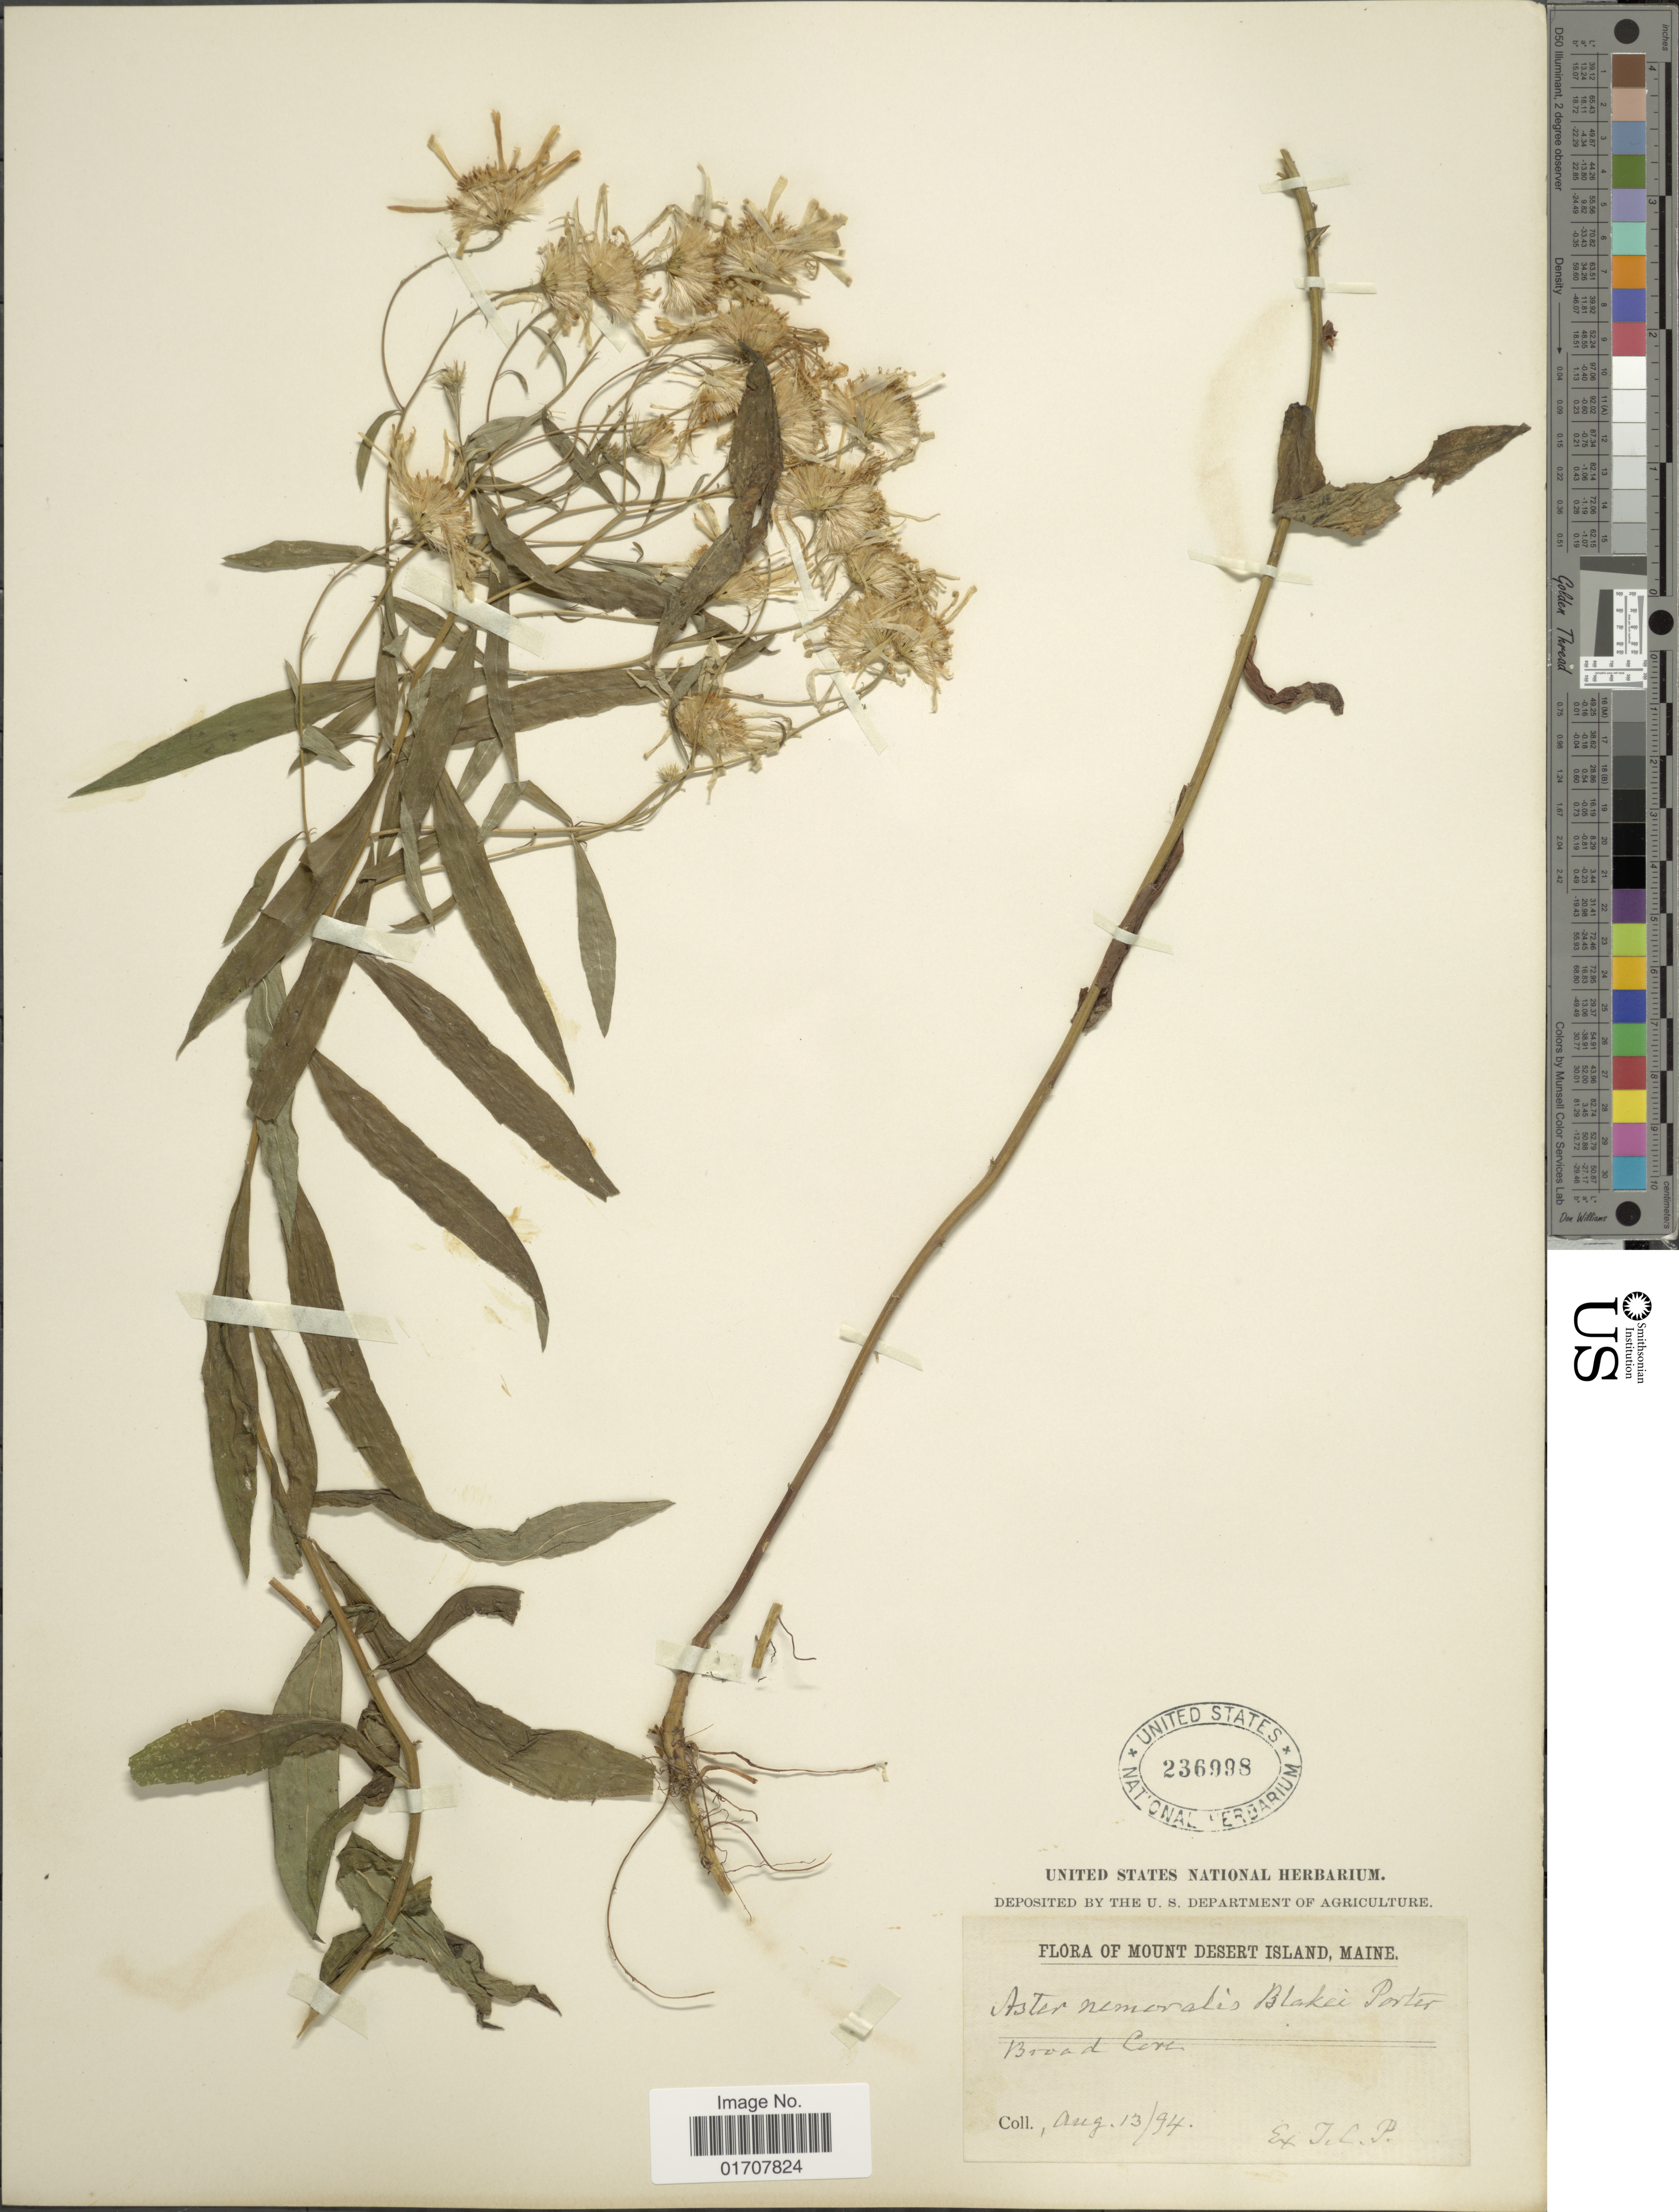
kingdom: Plantae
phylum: Tracheophyta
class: Magnoliopsida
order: Asterales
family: Asteraceae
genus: Oclemena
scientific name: Oclemena nemoralis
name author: (Aiton) Greene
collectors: J. C. P.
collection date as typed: Transcribed d/m/y: 13/8/94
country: United States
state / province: Maine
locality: Mount Desert Island, Broad Cove.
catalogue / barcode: US 236998